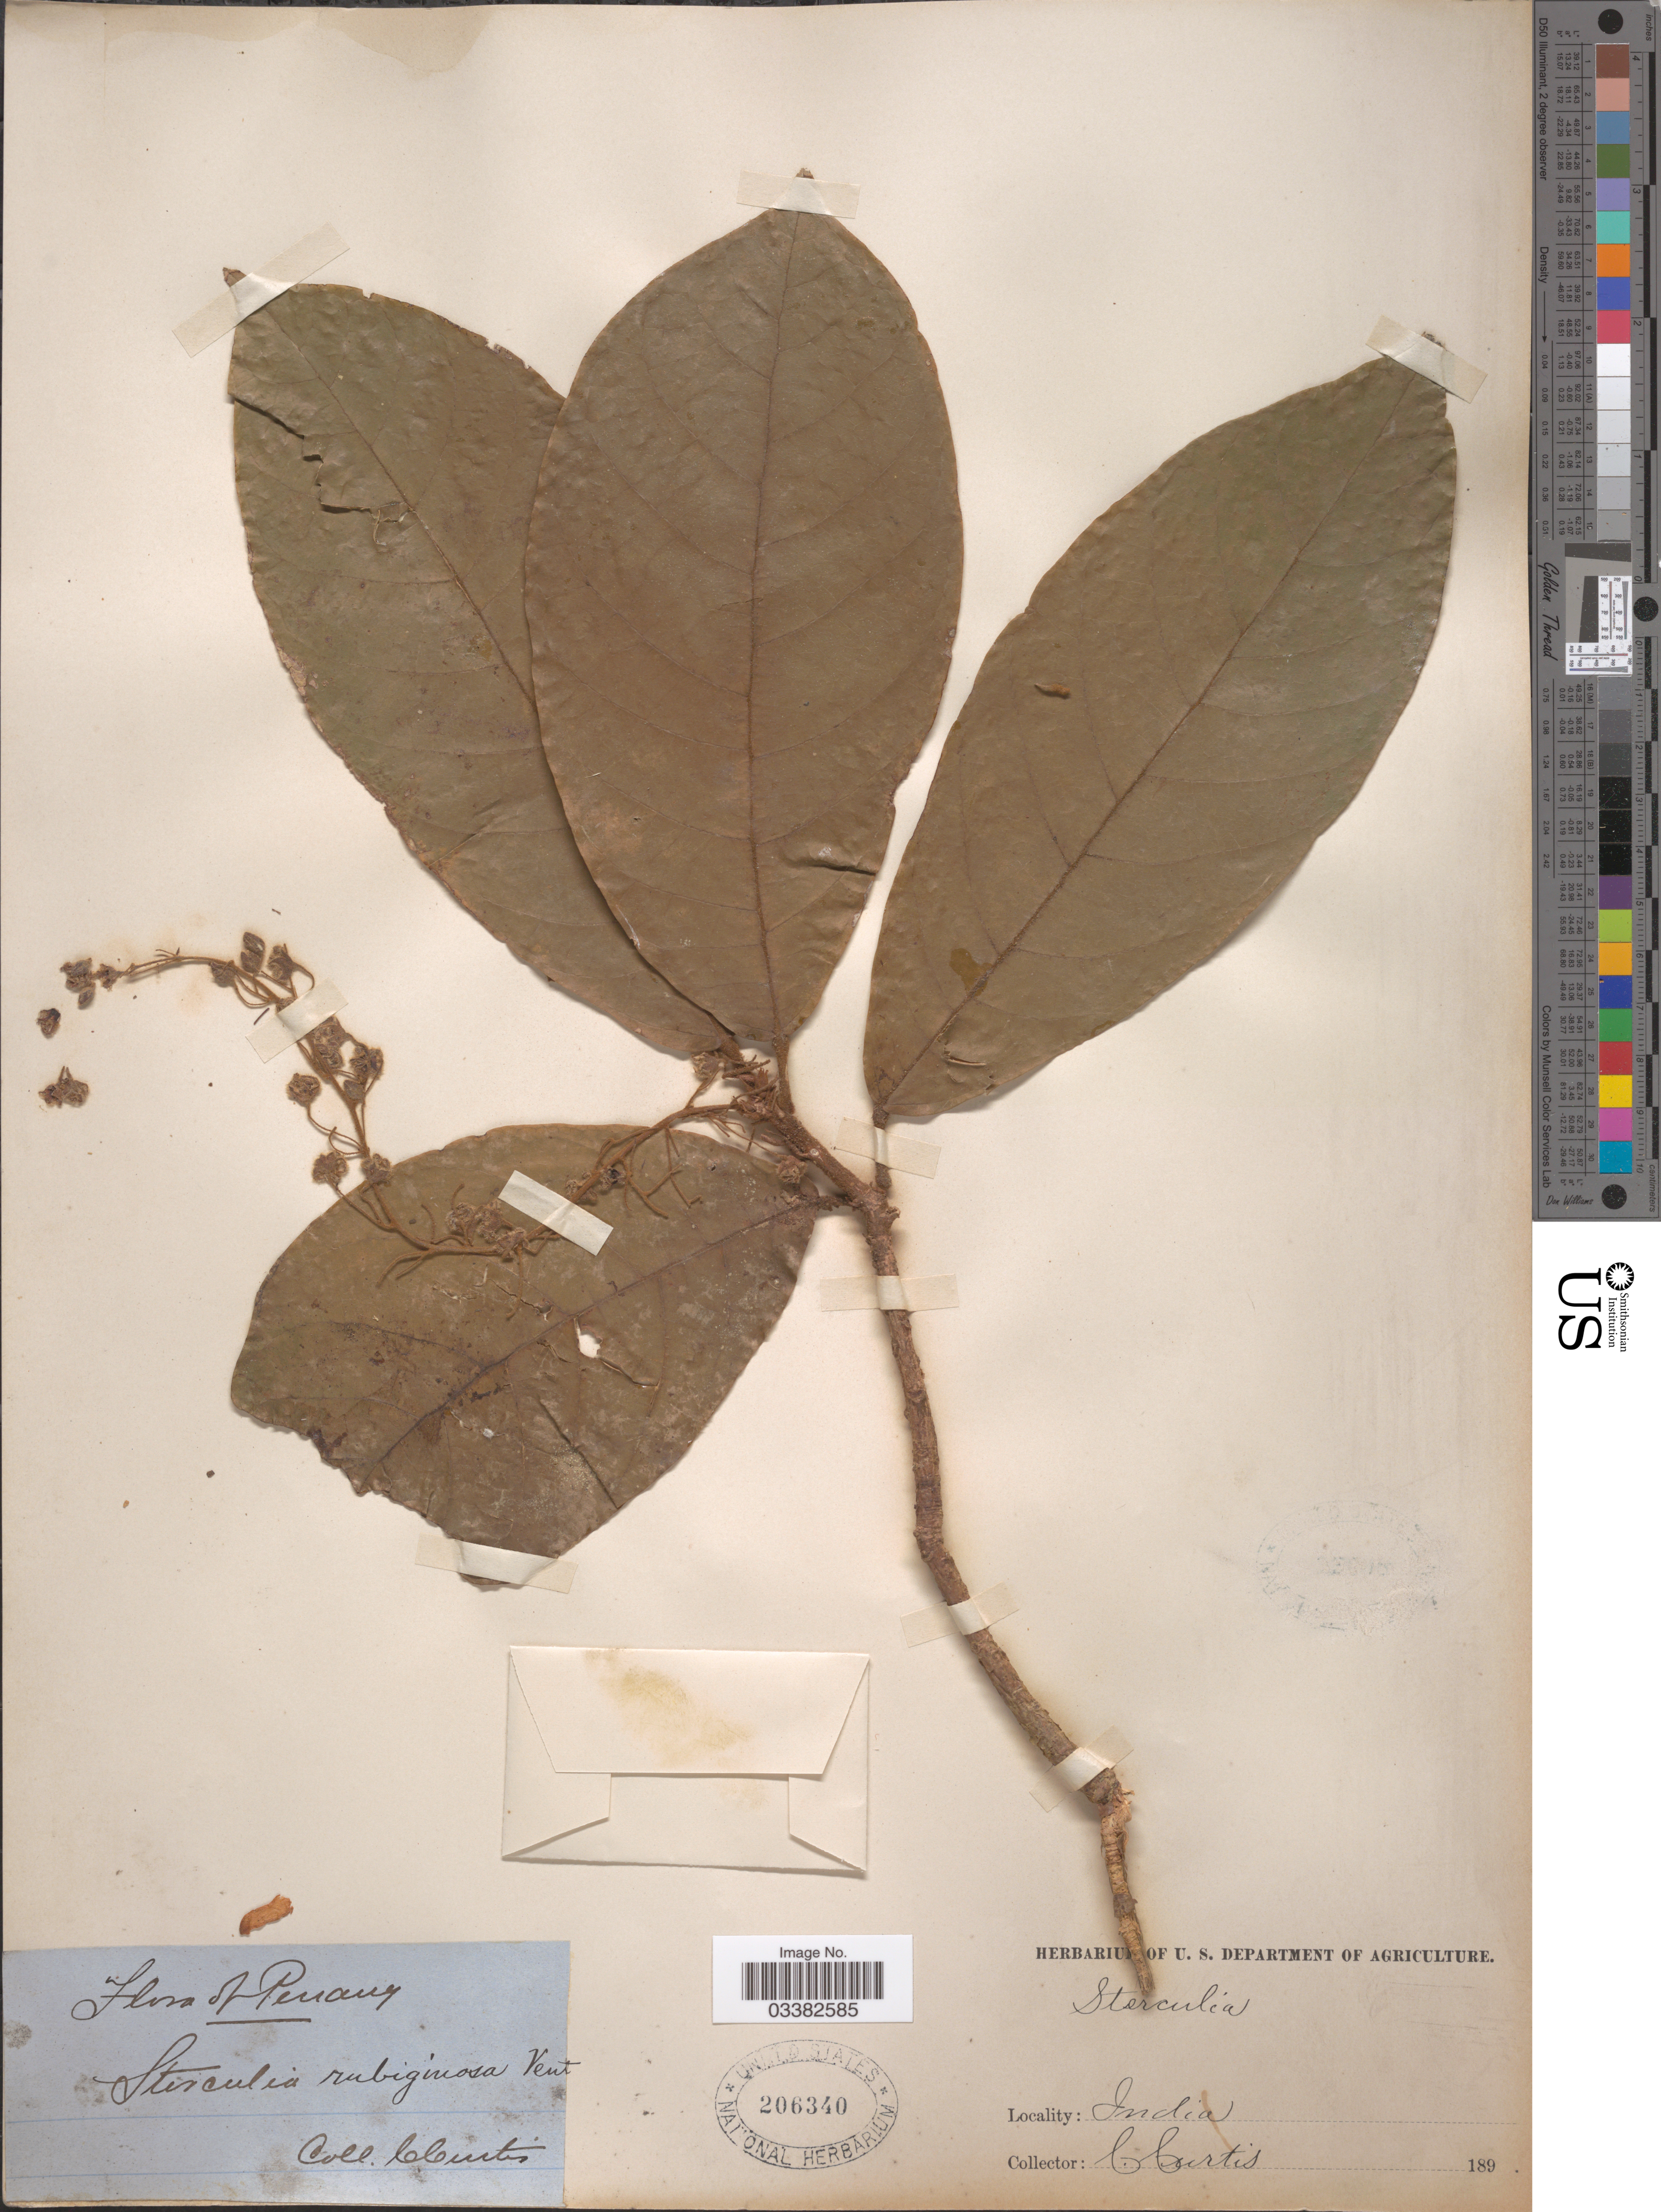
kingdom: Plantae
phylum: Tracheophyta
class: Magnoliopsida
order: Malvales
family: Malvaceae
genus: Sterculia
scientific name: Sterculia rubiginosa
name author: Vent.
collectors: C. Curtis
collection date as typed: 189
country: Malaysia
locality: Penang.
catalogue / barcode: US 206340